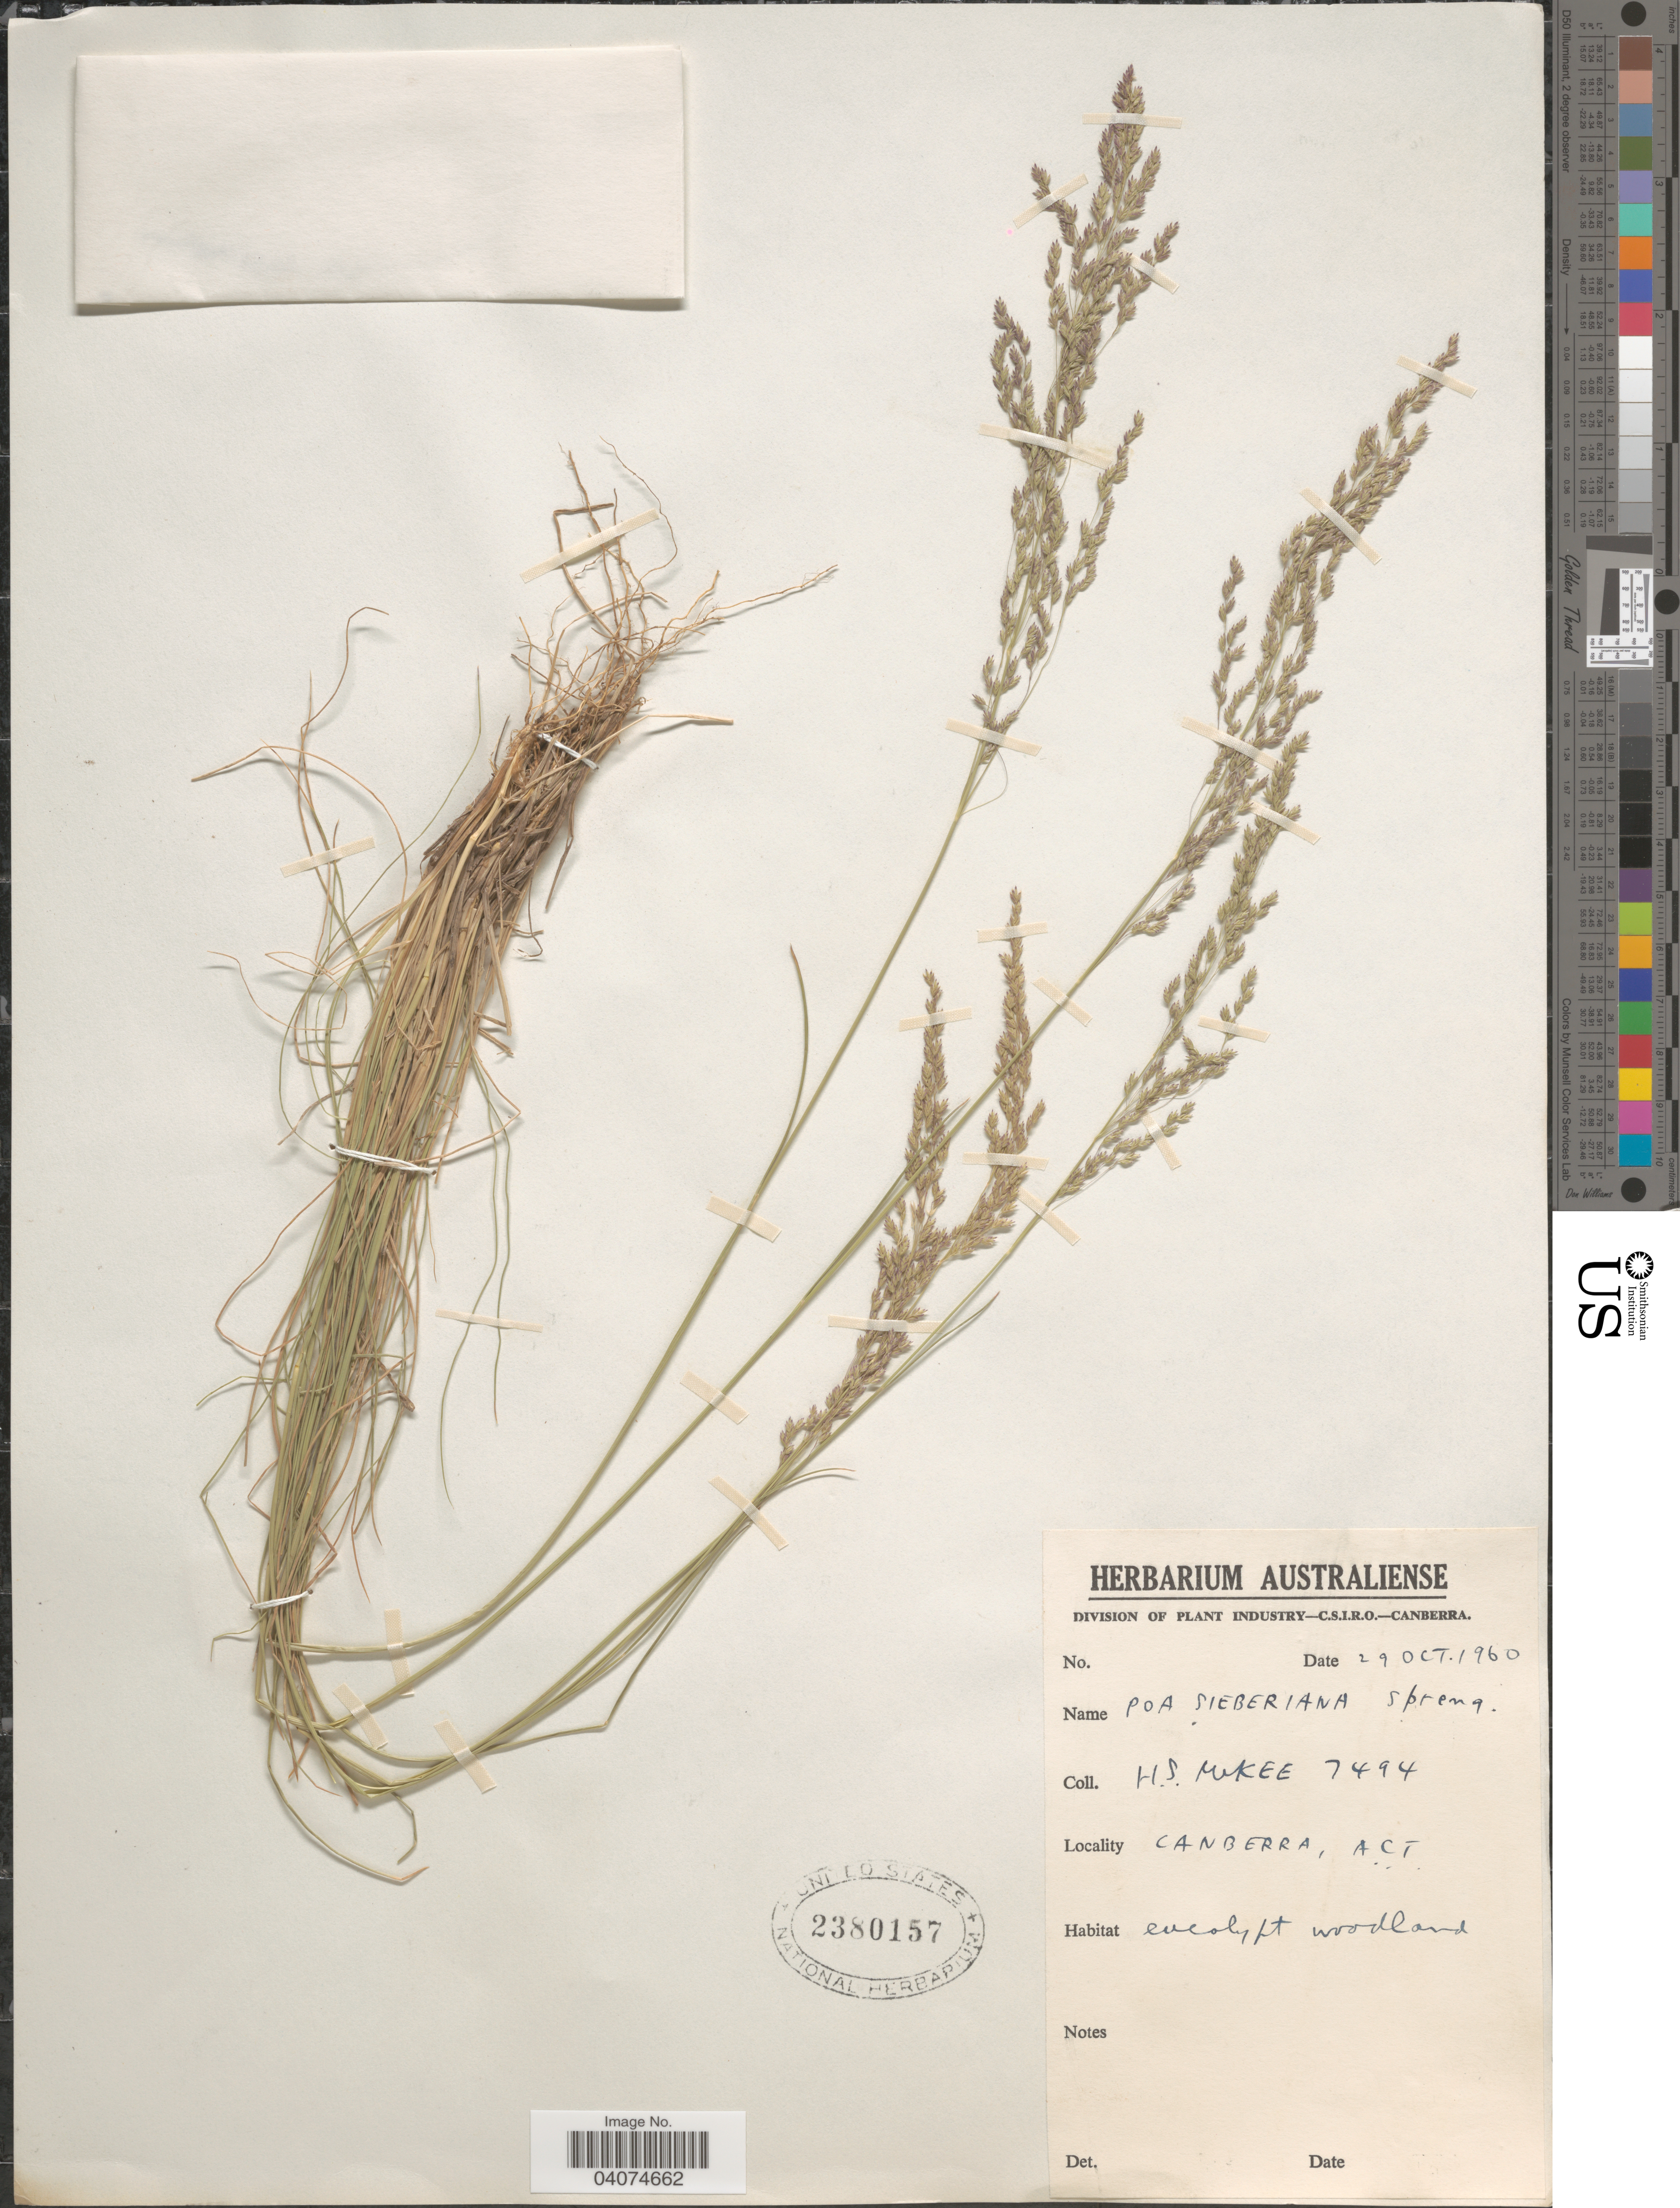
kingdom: Plantae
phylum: Tracheophyta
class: Liliopsida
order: Poales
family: Poaceae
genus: Poa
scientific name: Poa sieberiana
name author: Spreng.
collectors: H. S. McKee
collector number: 7494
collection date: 1960-10-29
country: Australia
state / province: Australian Capital Territory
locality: Canberra, A.C.T.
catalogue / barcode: US 2380157